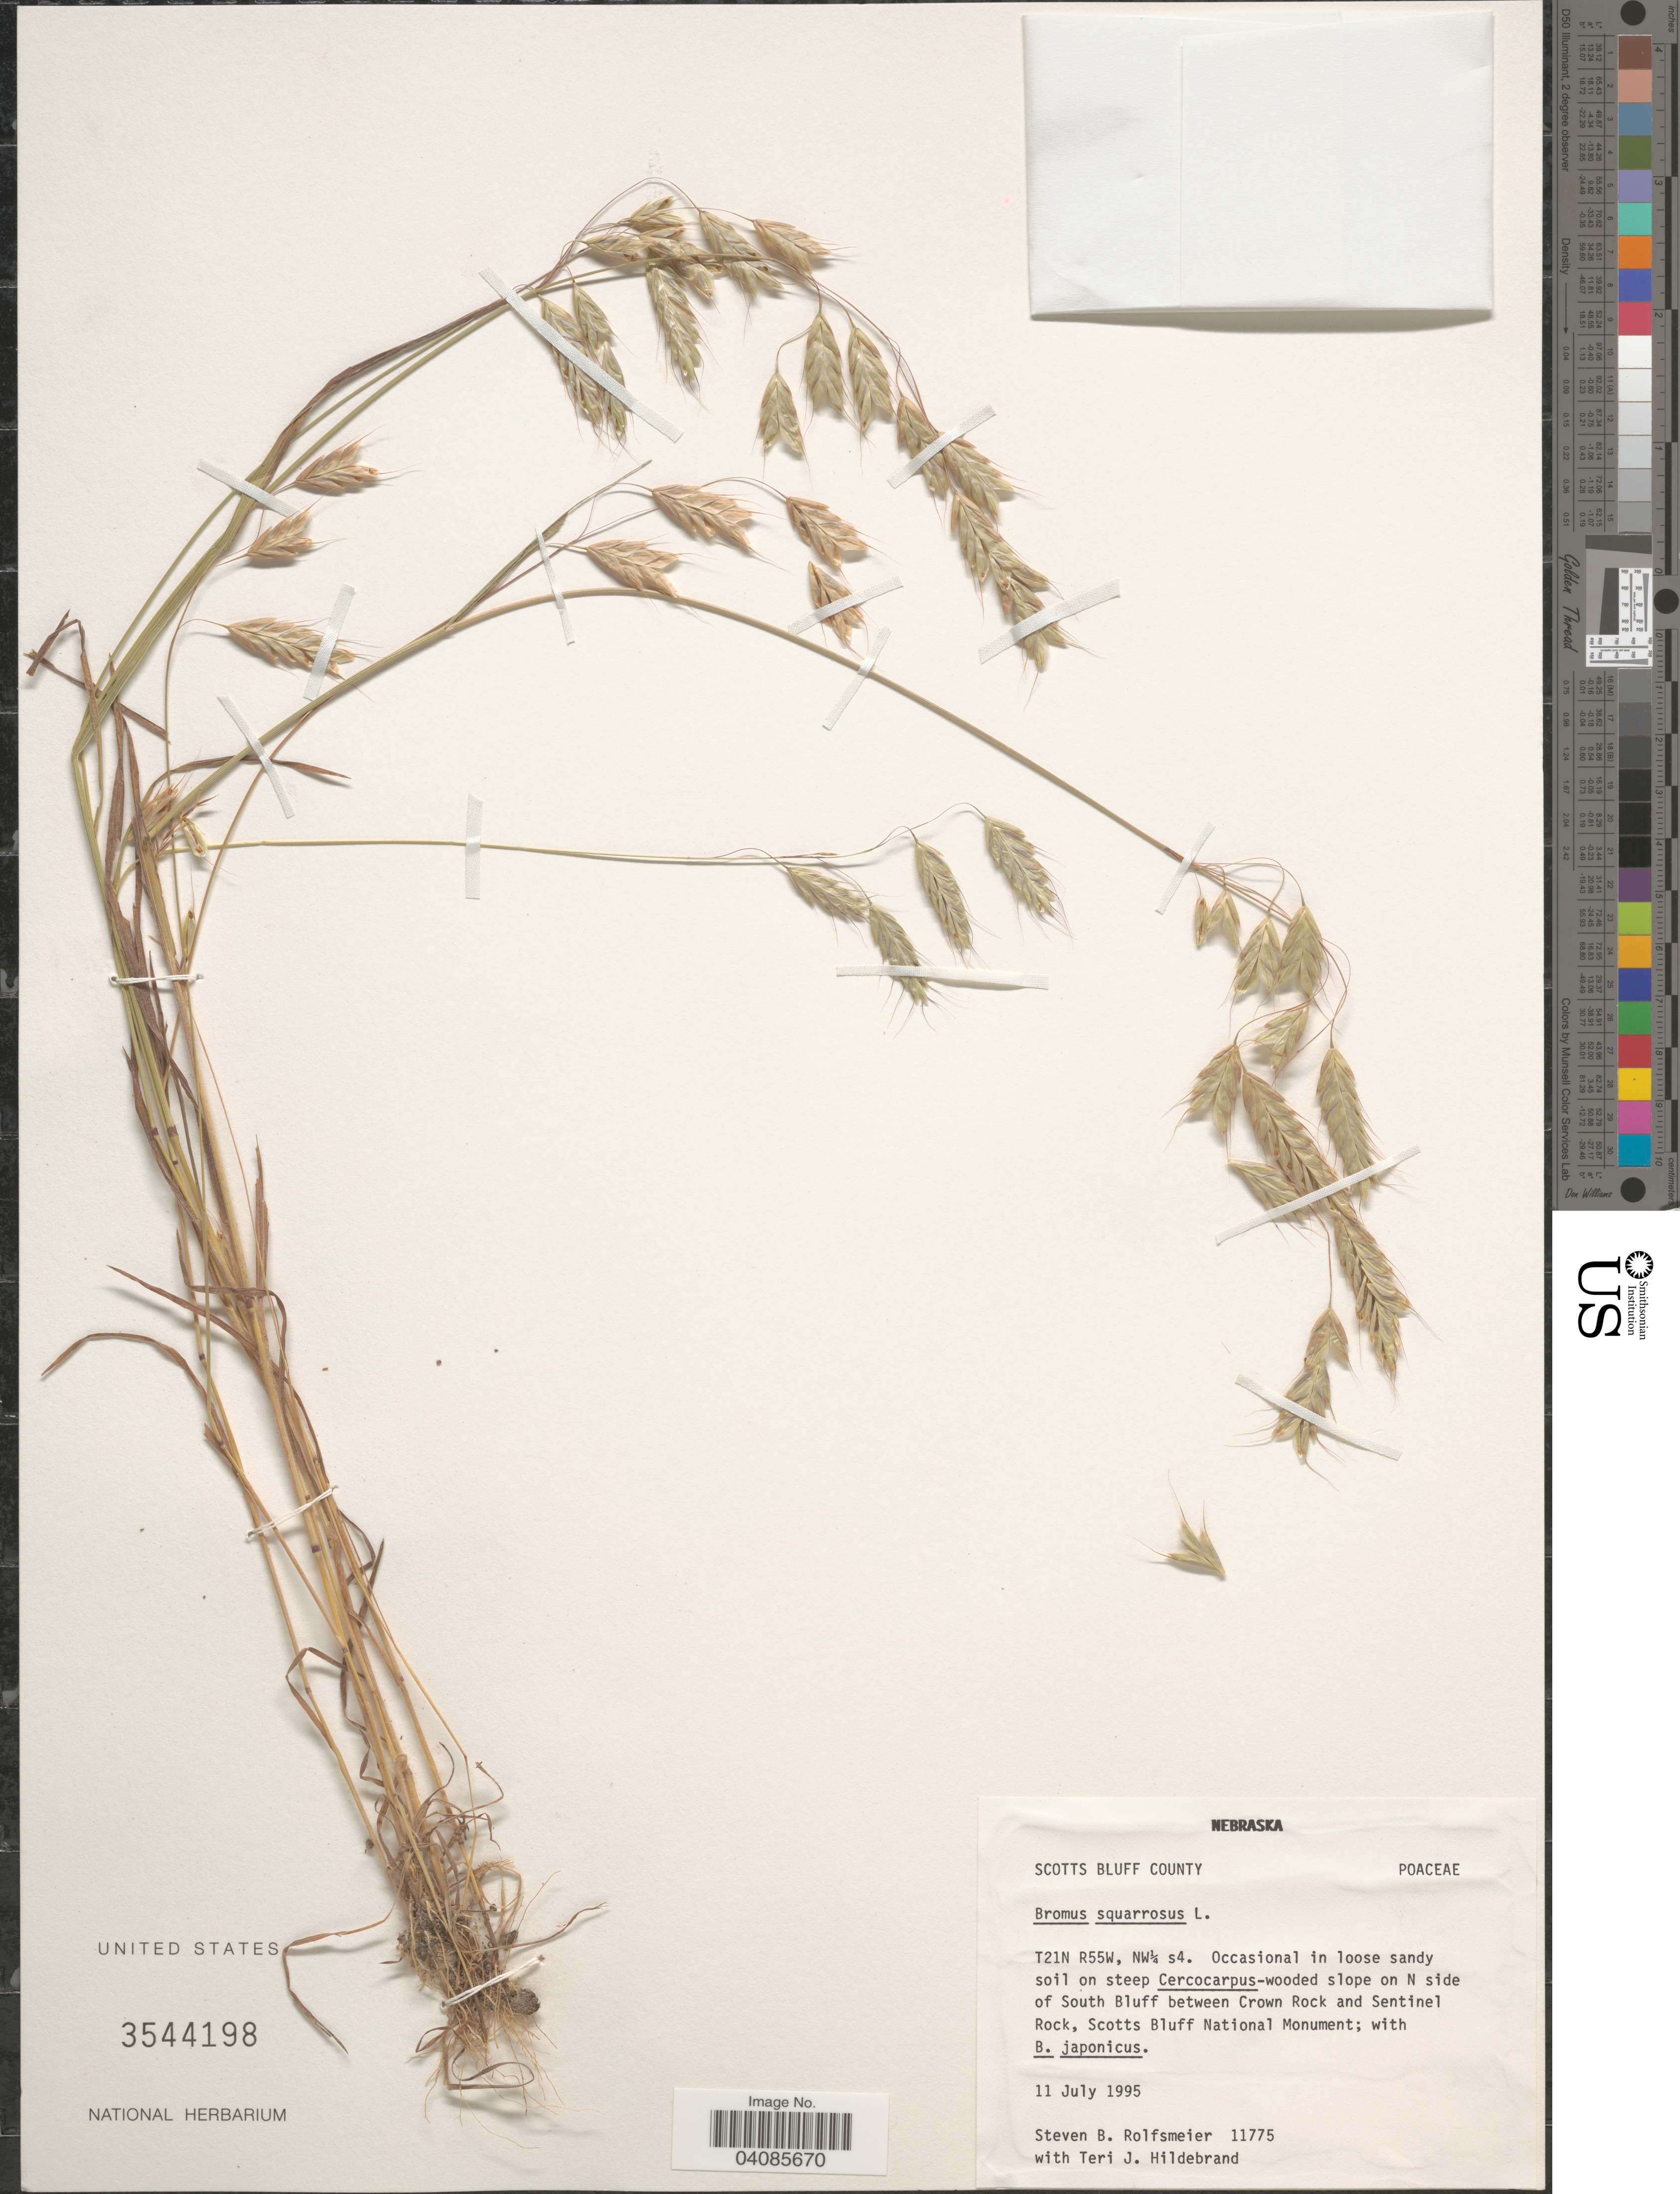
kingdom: Plantae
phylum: Tracheophyta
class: Liliopsida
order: Poales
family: Poaceae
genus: Bromus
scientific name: Bromus squarrosus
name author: L.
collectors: S. Rolfsmeier & T. Hildebrand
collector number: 11775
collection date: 1995-07-11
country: United States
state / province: Nebraska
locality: T21N, R55W, NW¼ s4. On N side of South Bluff between Crown Rock and Sentinel Rock, Scotts Bluff National Monument.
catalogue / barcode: US 3544198